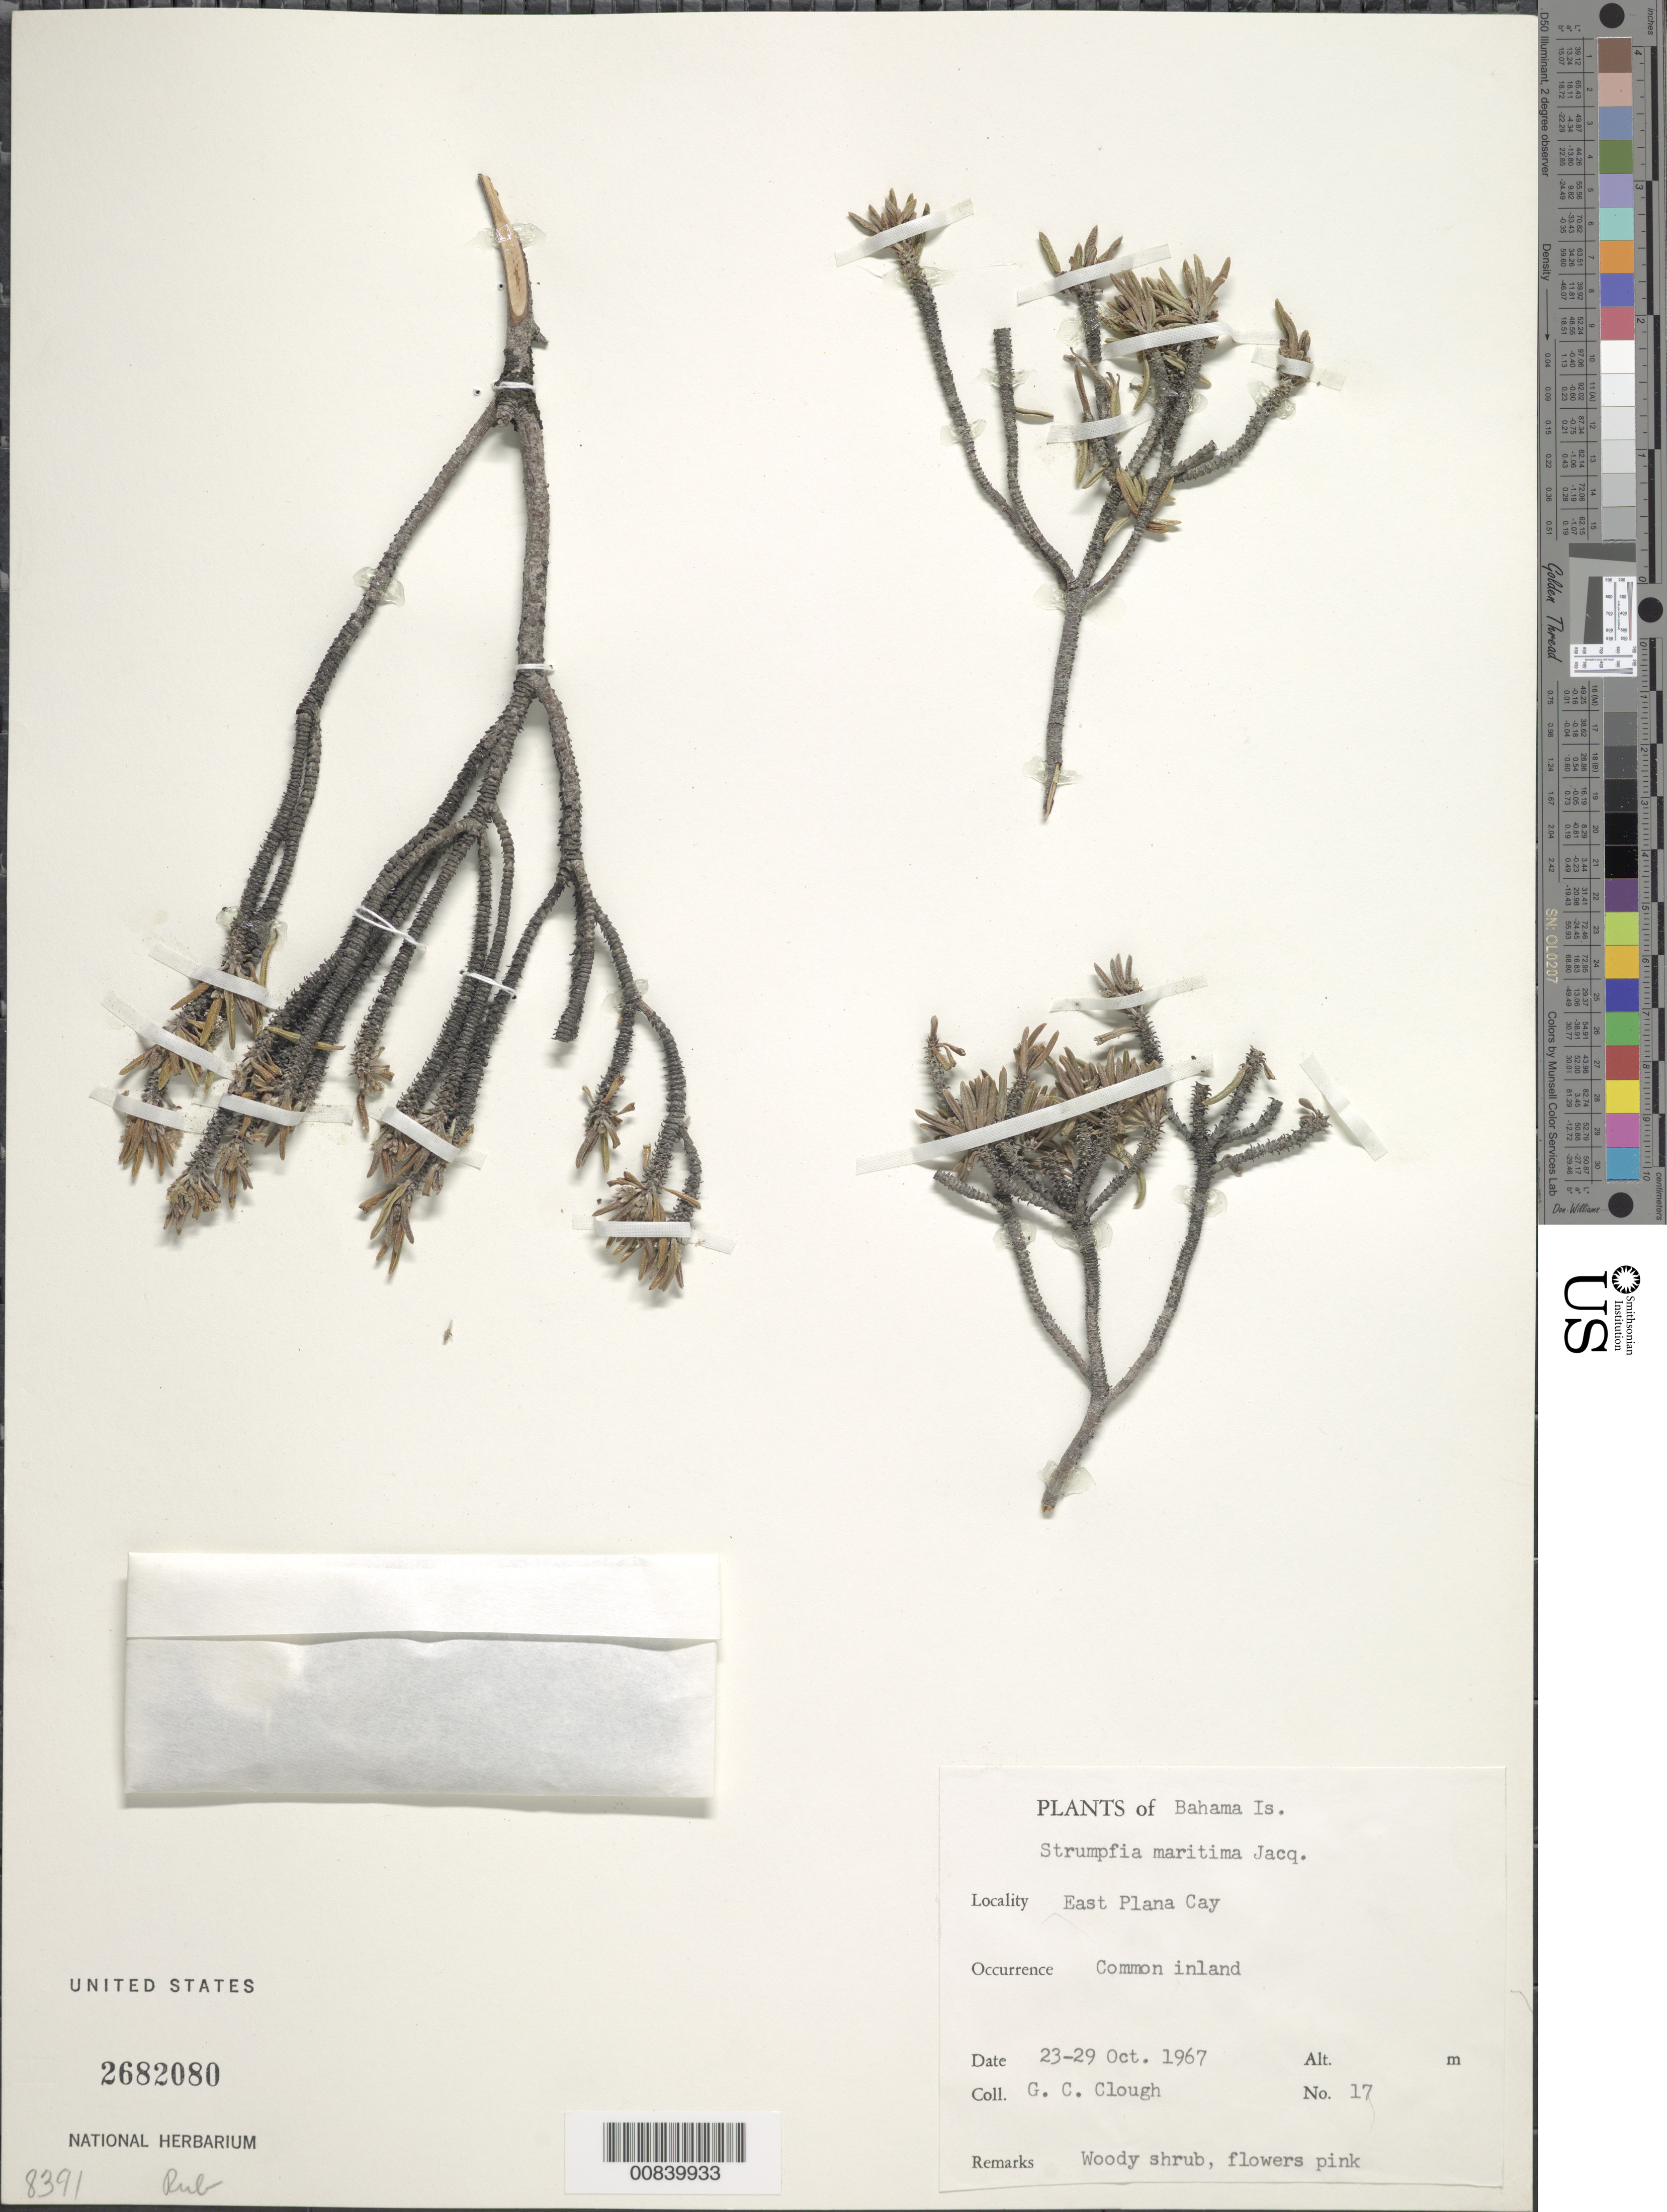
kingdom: Plantae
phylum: Tracheophyta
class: Magnoliopsida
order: Gentianales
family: Rubiaceae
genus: Strumpfia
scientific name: Strumpfia maritima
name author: Jacq.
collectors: G. Clough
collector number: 17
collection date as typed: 23 Oct 1967 to 29 Oct 1967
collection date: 1967-10-23/1967-10-29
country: Bahamas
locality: East Plana Cay. Inland.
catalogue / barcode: US 2682080